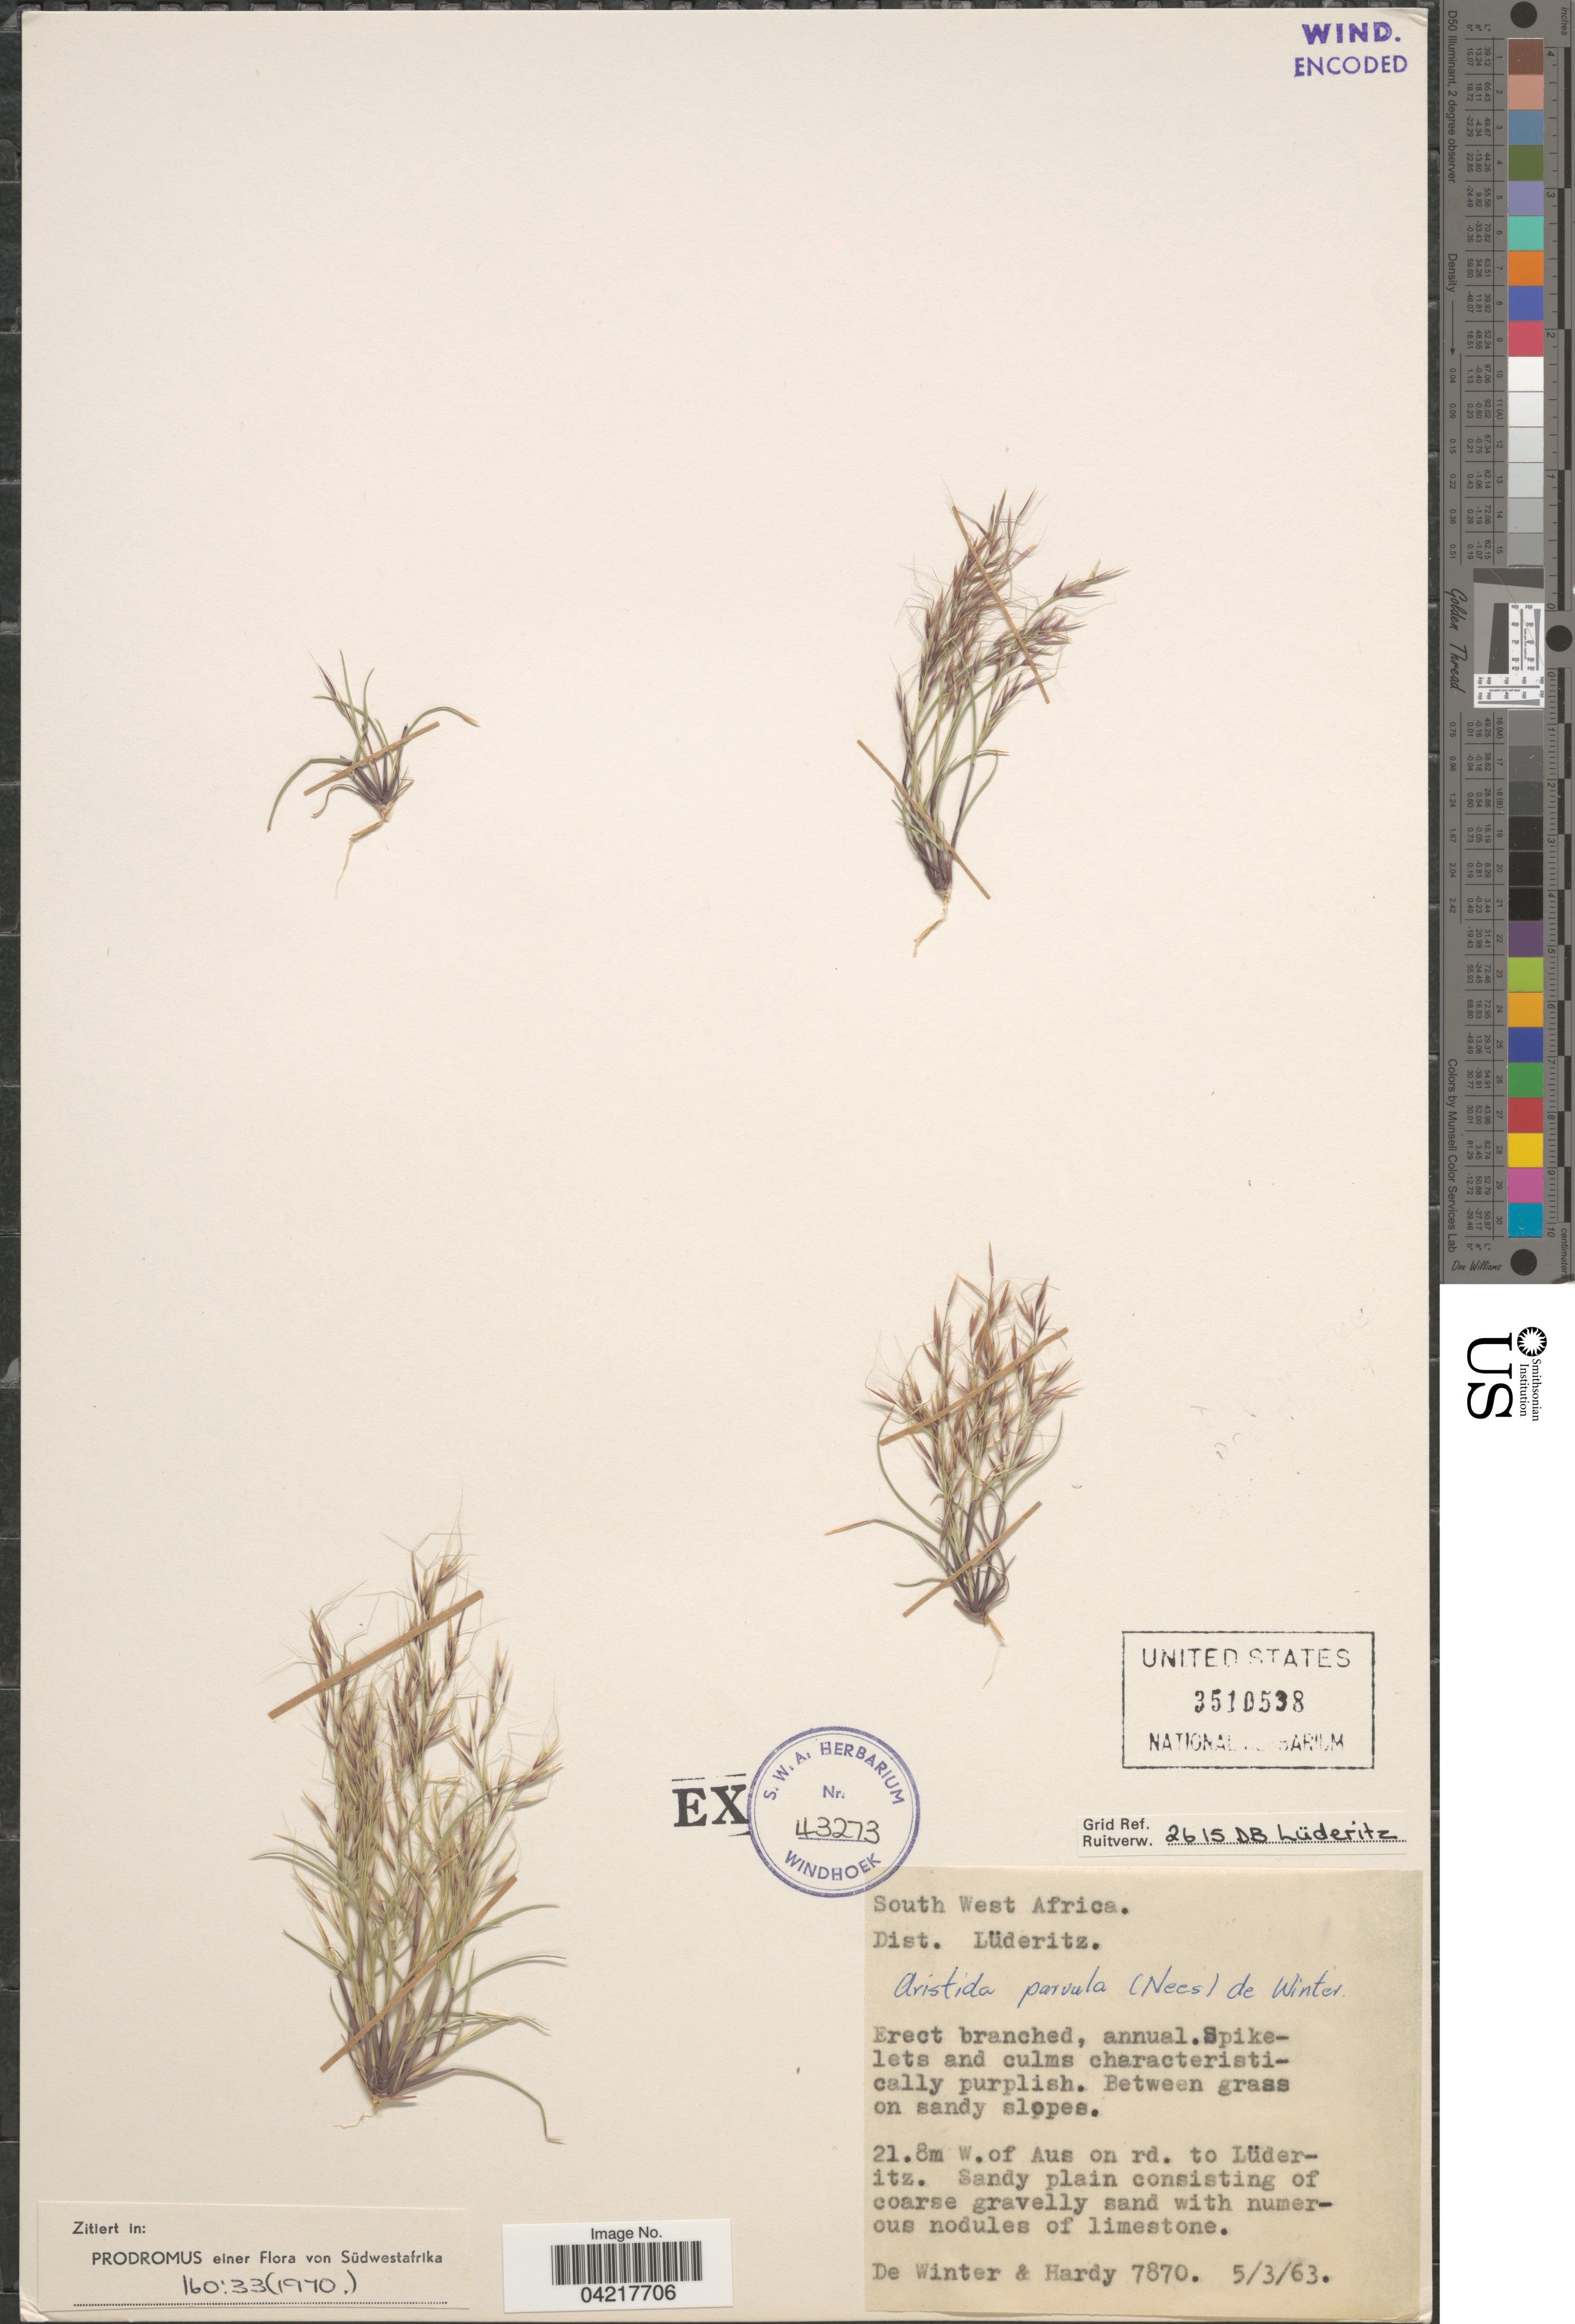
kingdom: Plantae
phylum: Tracheophyta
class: Liliopsida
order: Poales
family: Poaceae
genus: Aristida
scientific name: Aristida parvula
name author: Nees & De Winter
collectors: -- de Winter & -. Hardy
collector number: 7870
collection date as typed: Transcribed d/m/y: 5/3/63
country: Namibia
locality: Grid Ref. Ruitverw. 2615DB Lüderitz. South West Africa. Dist. Lüderitz. 21.8m W.of Aus on rd. to Lüderitz.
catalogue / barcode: US 3510538